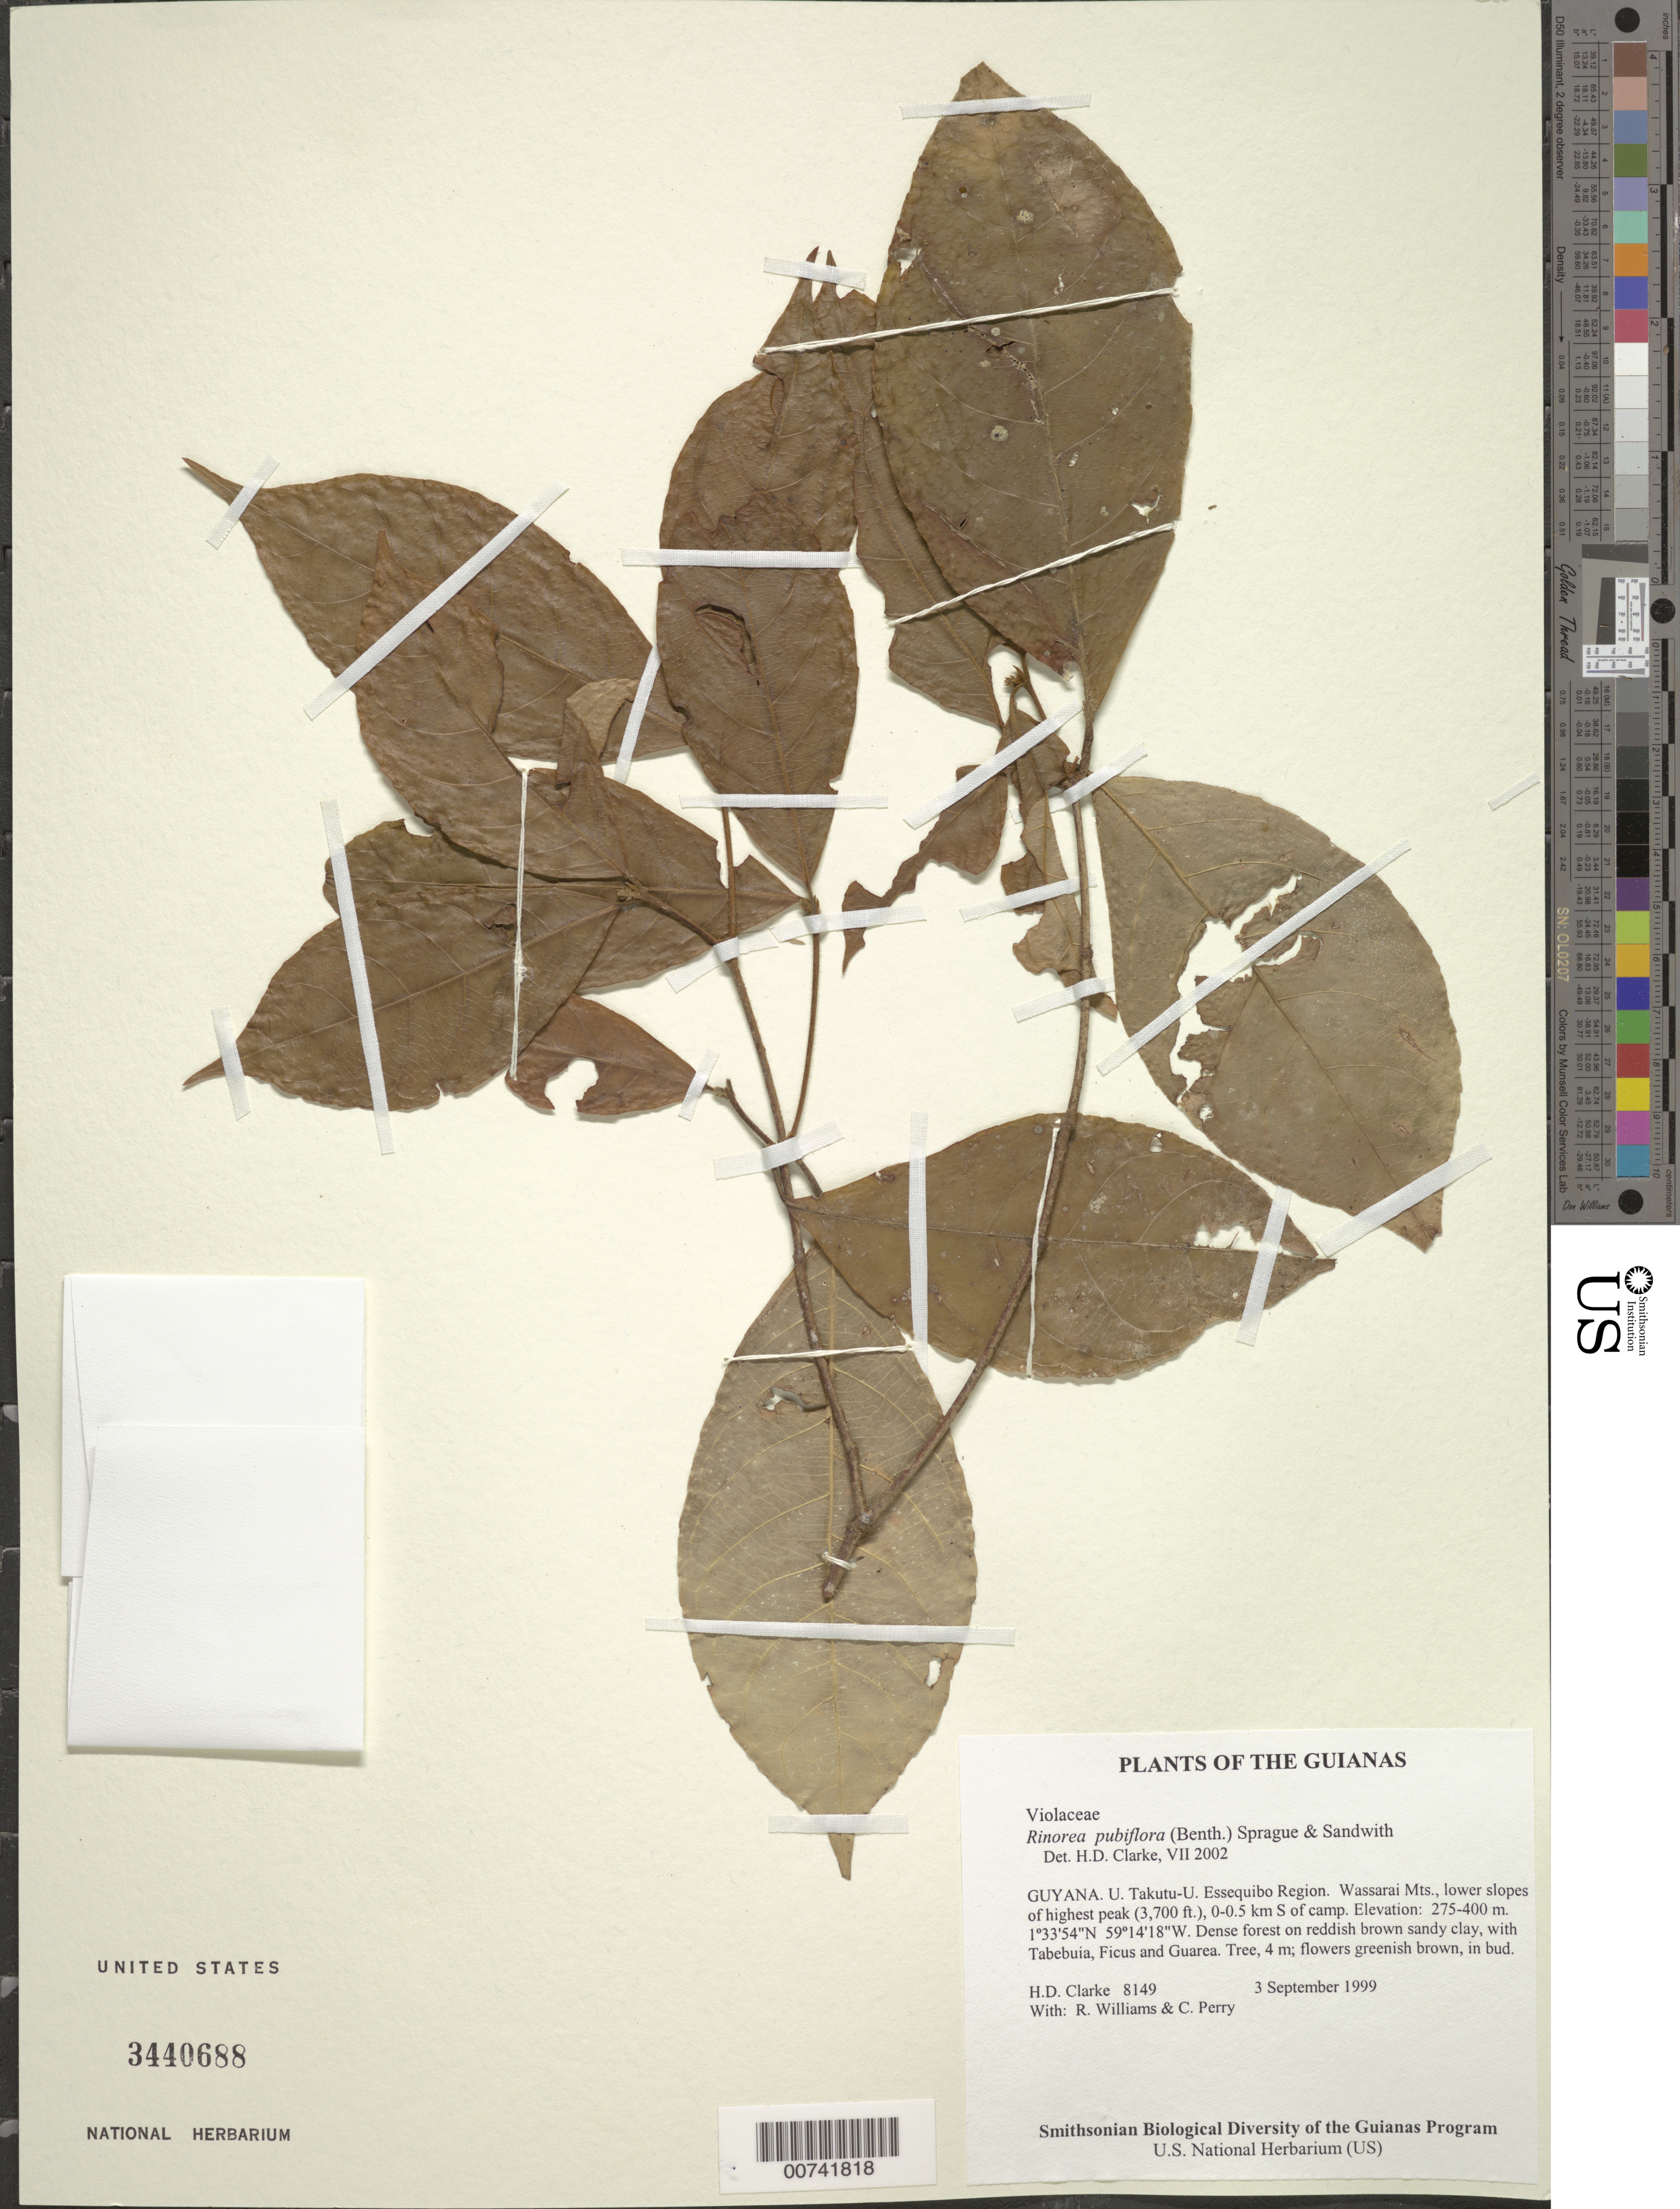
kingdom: Plantae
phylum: Tracheophyta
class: Magnoliopsida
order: Malpighiales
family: Violaceae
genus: Rinorea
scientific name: Rinorea pubiflora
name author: (Benth.) Sprague & Sandwith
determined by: Clarke, H. D., University of North Carolina (Asheville)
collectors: H. D. Clarke, R. Williams & C. Perry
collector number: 8149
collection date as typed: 3 September 1999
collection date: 1999-09-03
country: Guyana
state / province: U. Takutu-U. Essequibo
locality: Wassarai Mts., lower slopes of highest peak (3,700 ft.), 0-0.5 km S of camp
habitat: Dense forest on reddish brown sandy clay, with Tabebuia, Ficus and Guarea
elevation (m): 275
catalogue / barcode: US 3440688